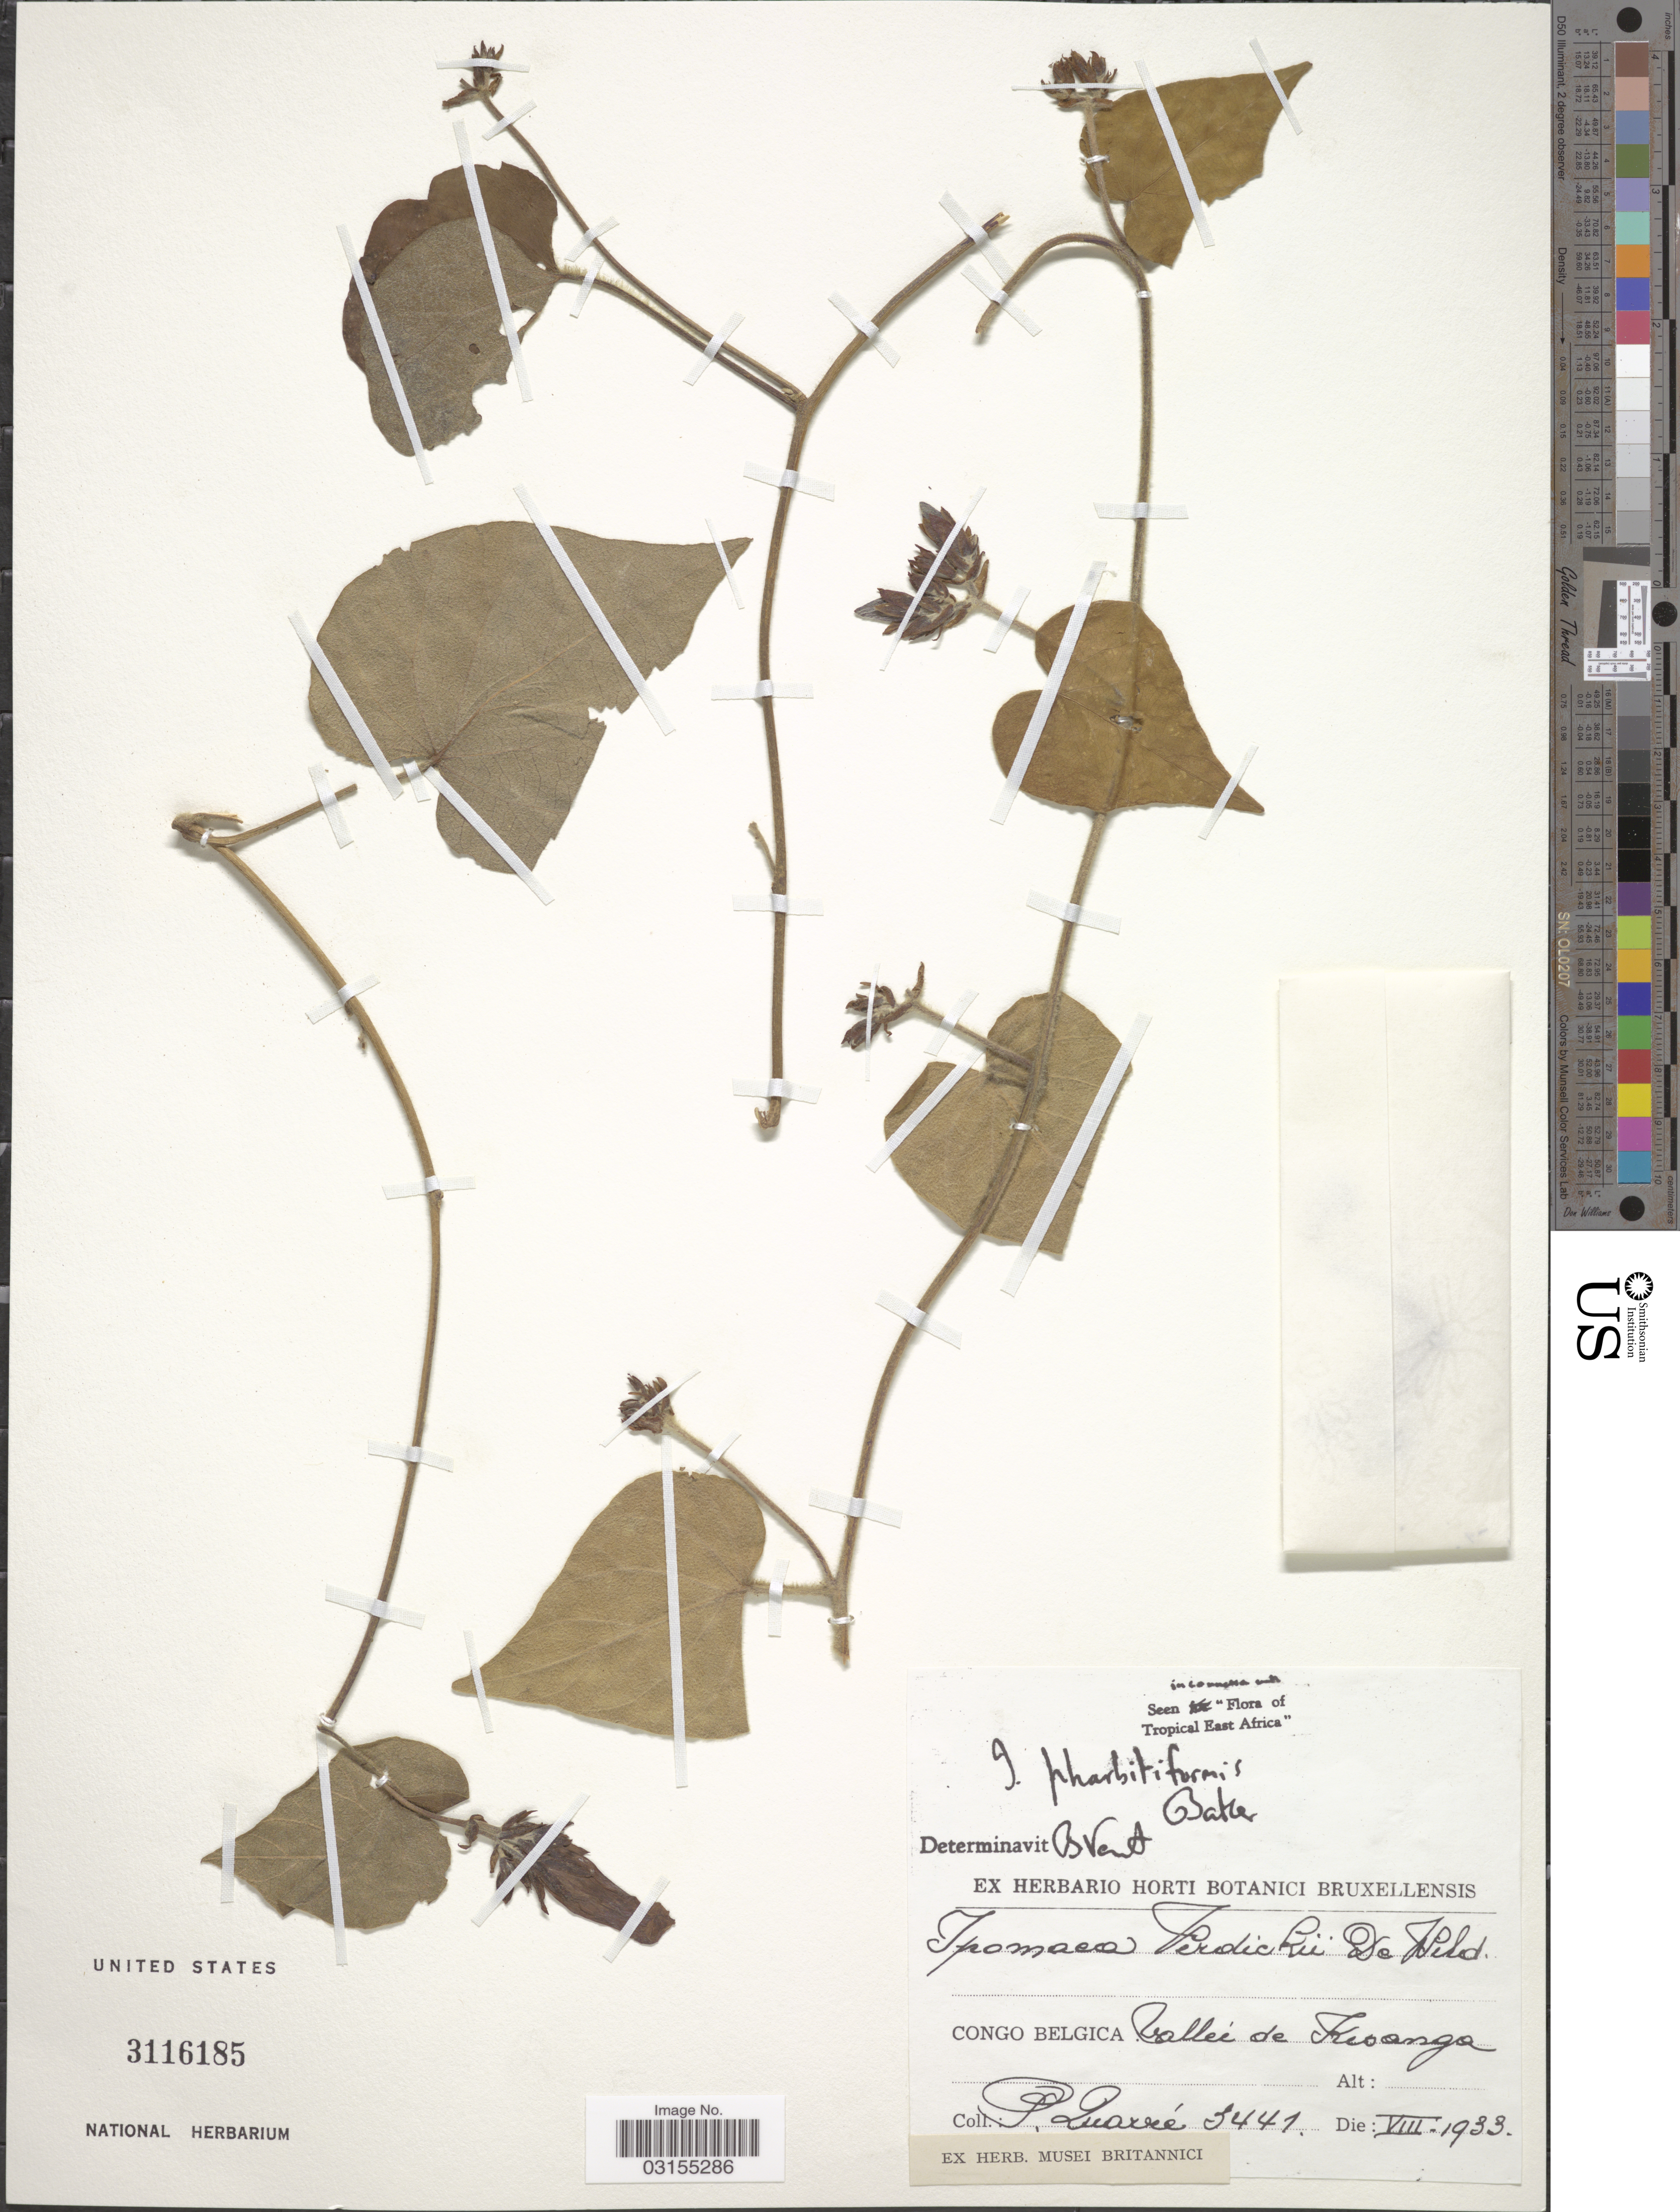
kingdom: Plantae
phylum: Tracheophyta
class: Magnoliopsida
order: Solanales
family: Convolvulaceae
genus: Ipomoea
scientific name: Ipomoea sp.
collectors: P. Quarre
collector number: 3441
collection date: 1933-08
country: Congo, Democratic Republic of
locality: Congo Belgica. Vallei de Koanga.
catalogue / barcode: US 3116185